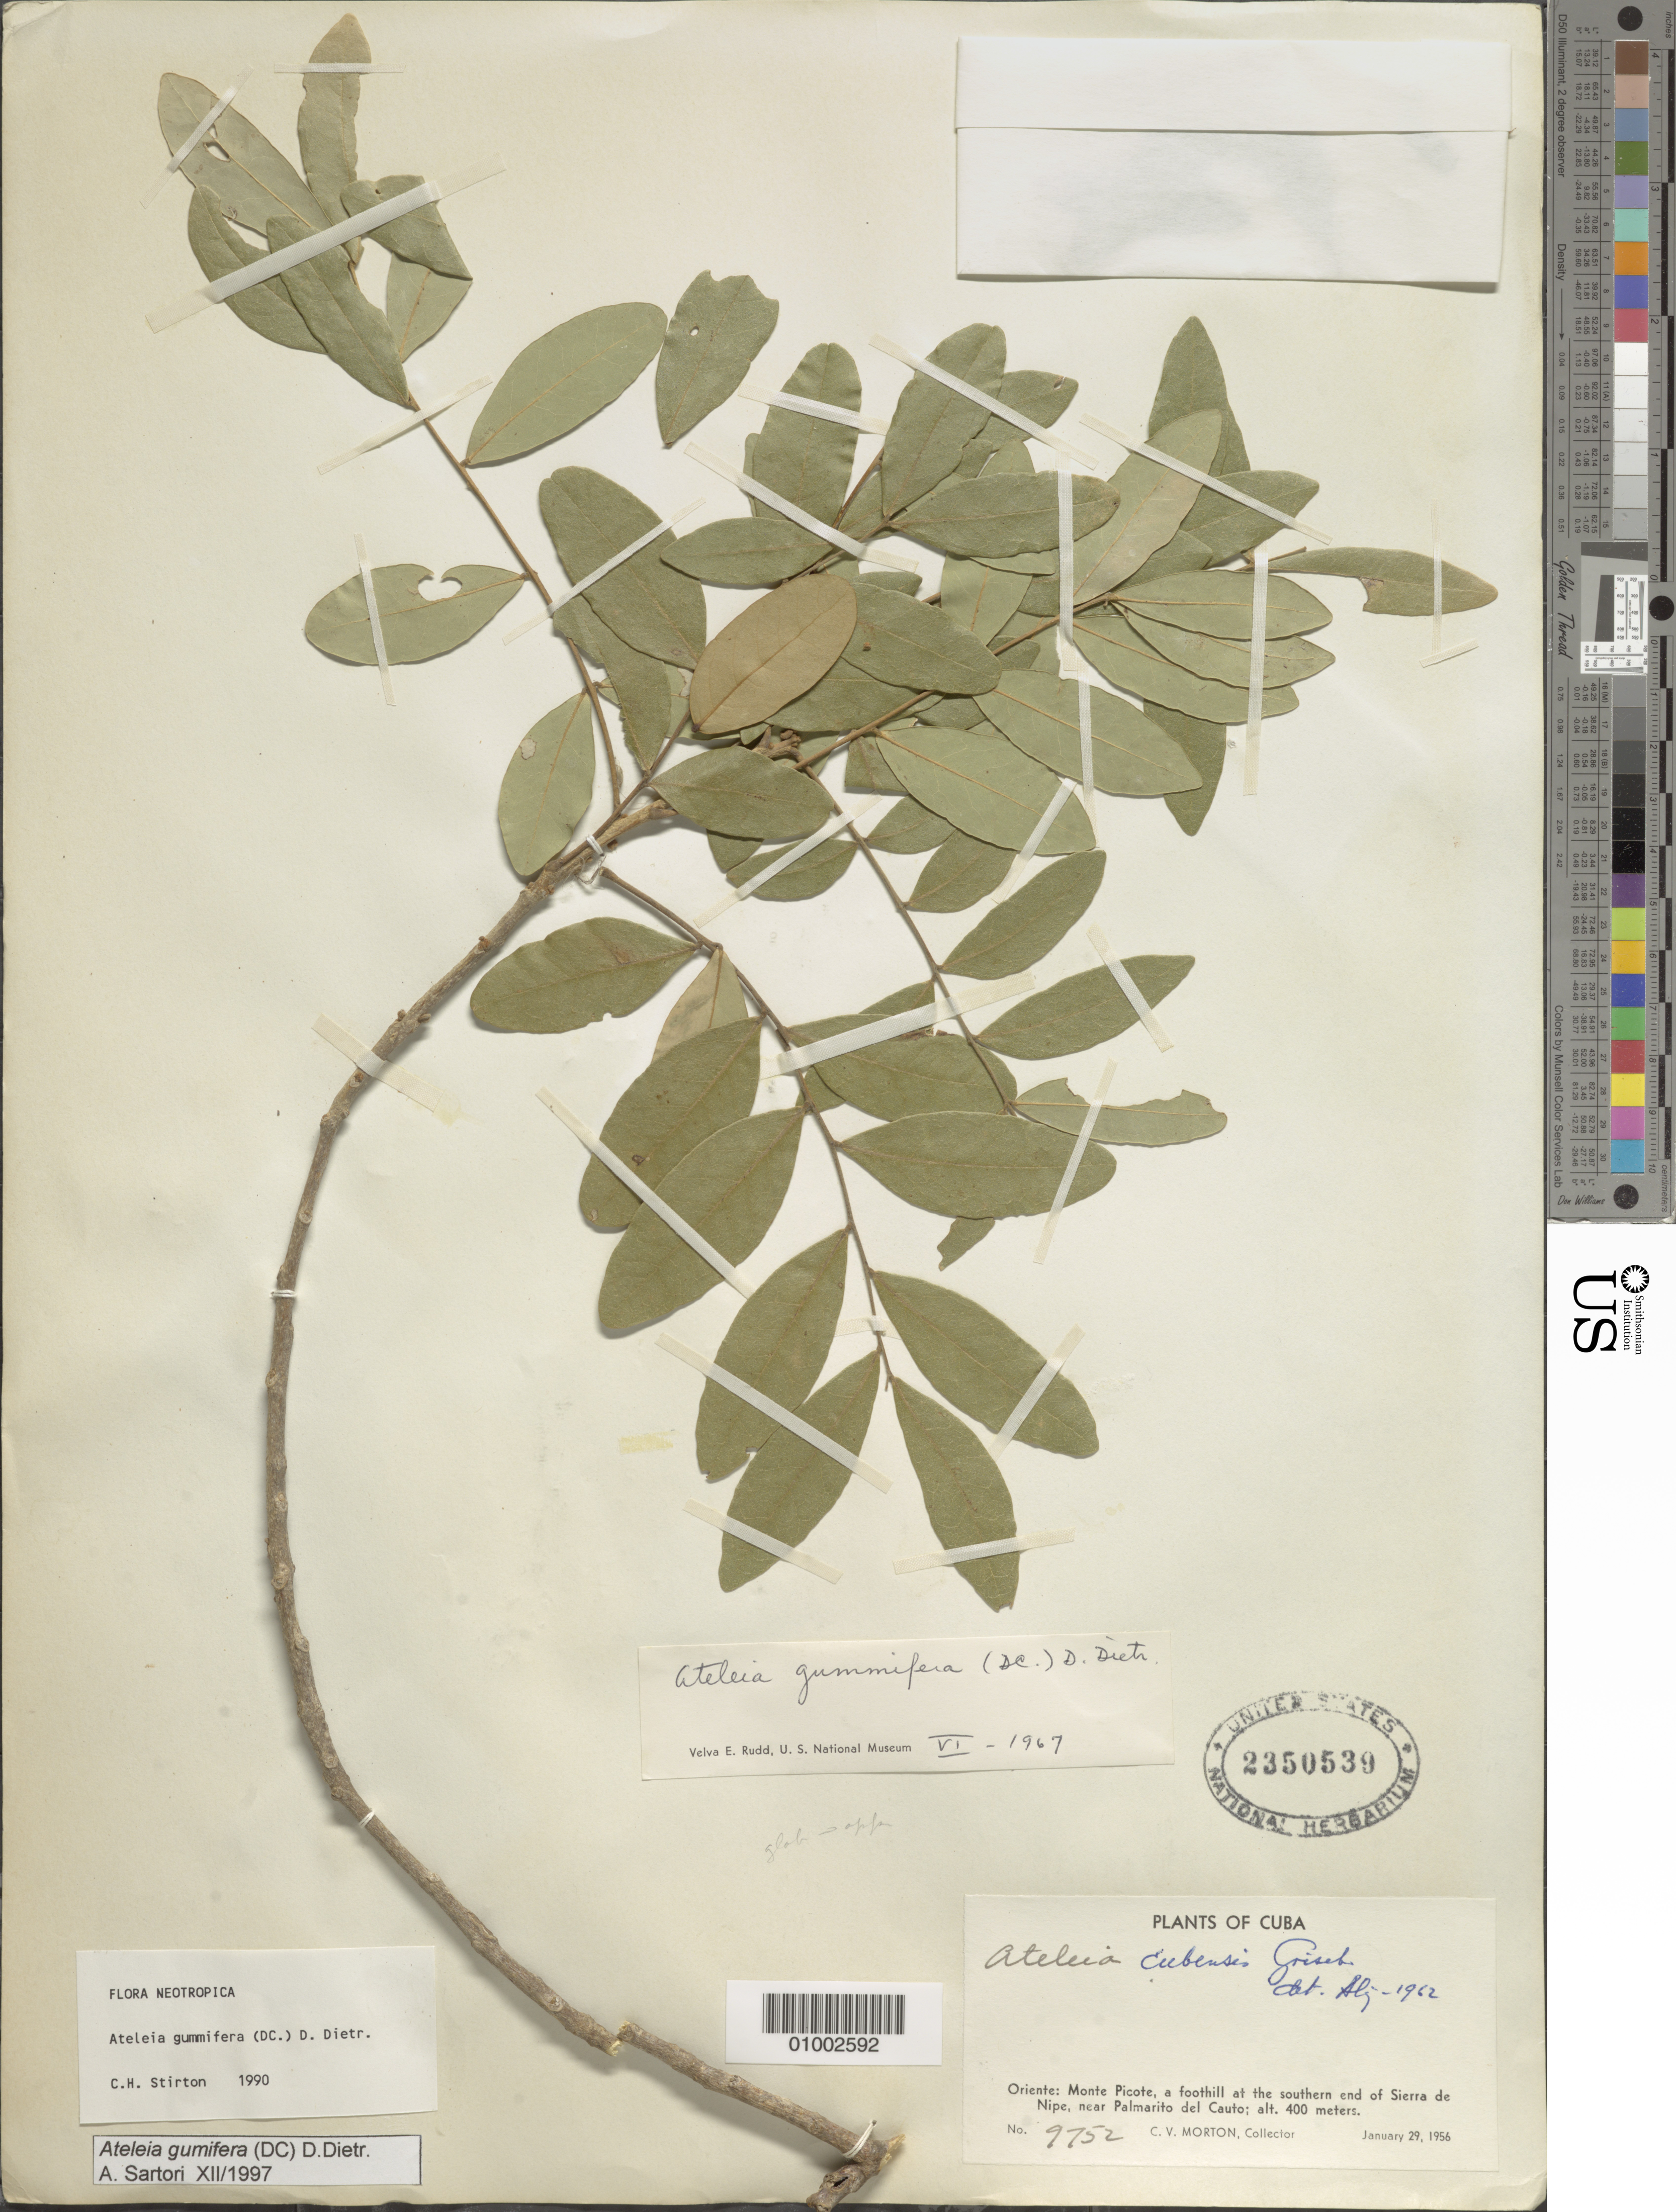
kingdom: Plantae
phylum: Tracheophyta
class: Magnoliopsida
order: Fabales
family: Fabaceae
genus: Ateleia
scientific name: Ateleia gummifera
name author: (Bertero ex DC.) D. Dietr.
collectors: C. V. Morton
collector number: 9752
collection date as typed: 29 Jan 1956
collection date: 1956-01-29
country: Cuba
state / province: Holguín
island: Cuba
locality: Monte Picote, a foothill at the S end of Sierra de Nipe, near Palmarito del Cauto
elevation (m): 40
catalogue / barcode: US 2350539